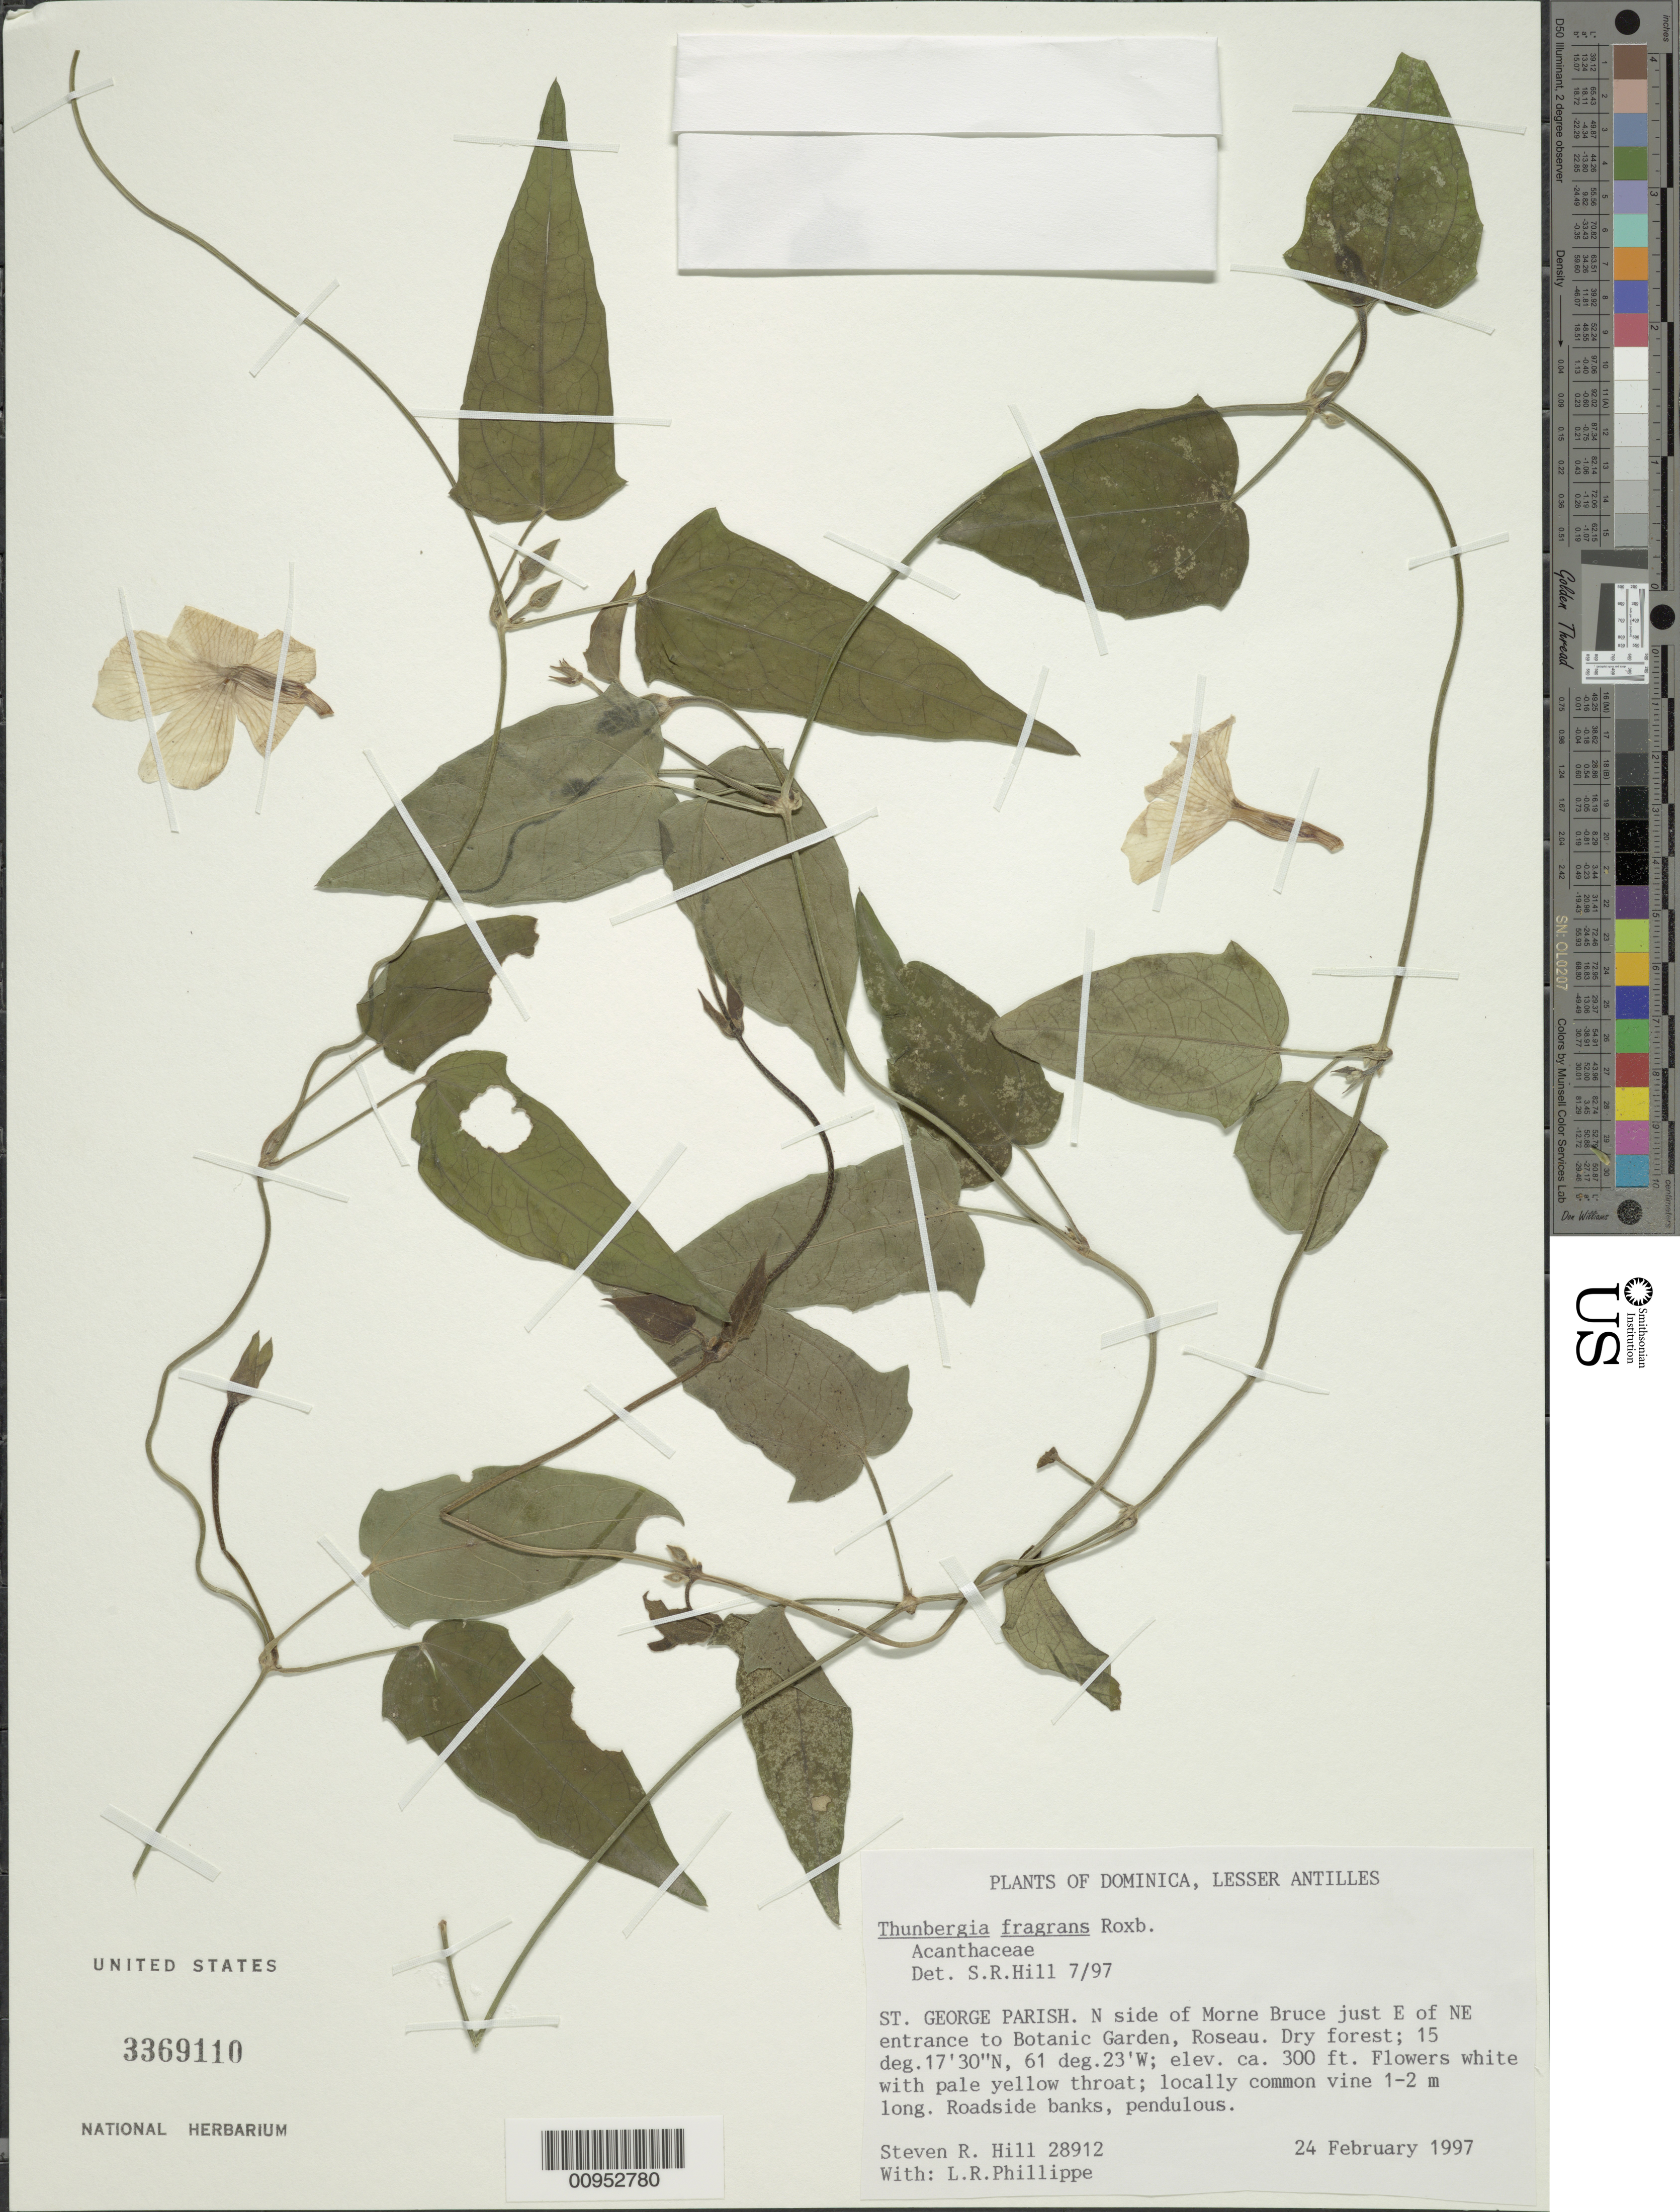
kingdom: Plantae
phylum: Tracheophyta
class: Magnoliopsida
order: Lamiales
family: Acanthaceae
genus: Thunbergia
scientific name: Thunbergia fragrans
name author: Roxb.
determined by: Hill, Steven R.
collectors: S. R. Hill & L. Phillippe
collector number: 28912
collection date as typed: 24 Feb 1997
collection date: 1997-02-24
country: Dominica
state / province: St. George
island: Dominica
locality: N side of Morne Bruce, just E of NE entrance to Botanic Garden Roseau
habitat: Dry forest; roadside banks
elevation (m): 91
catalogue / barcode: US 3369110